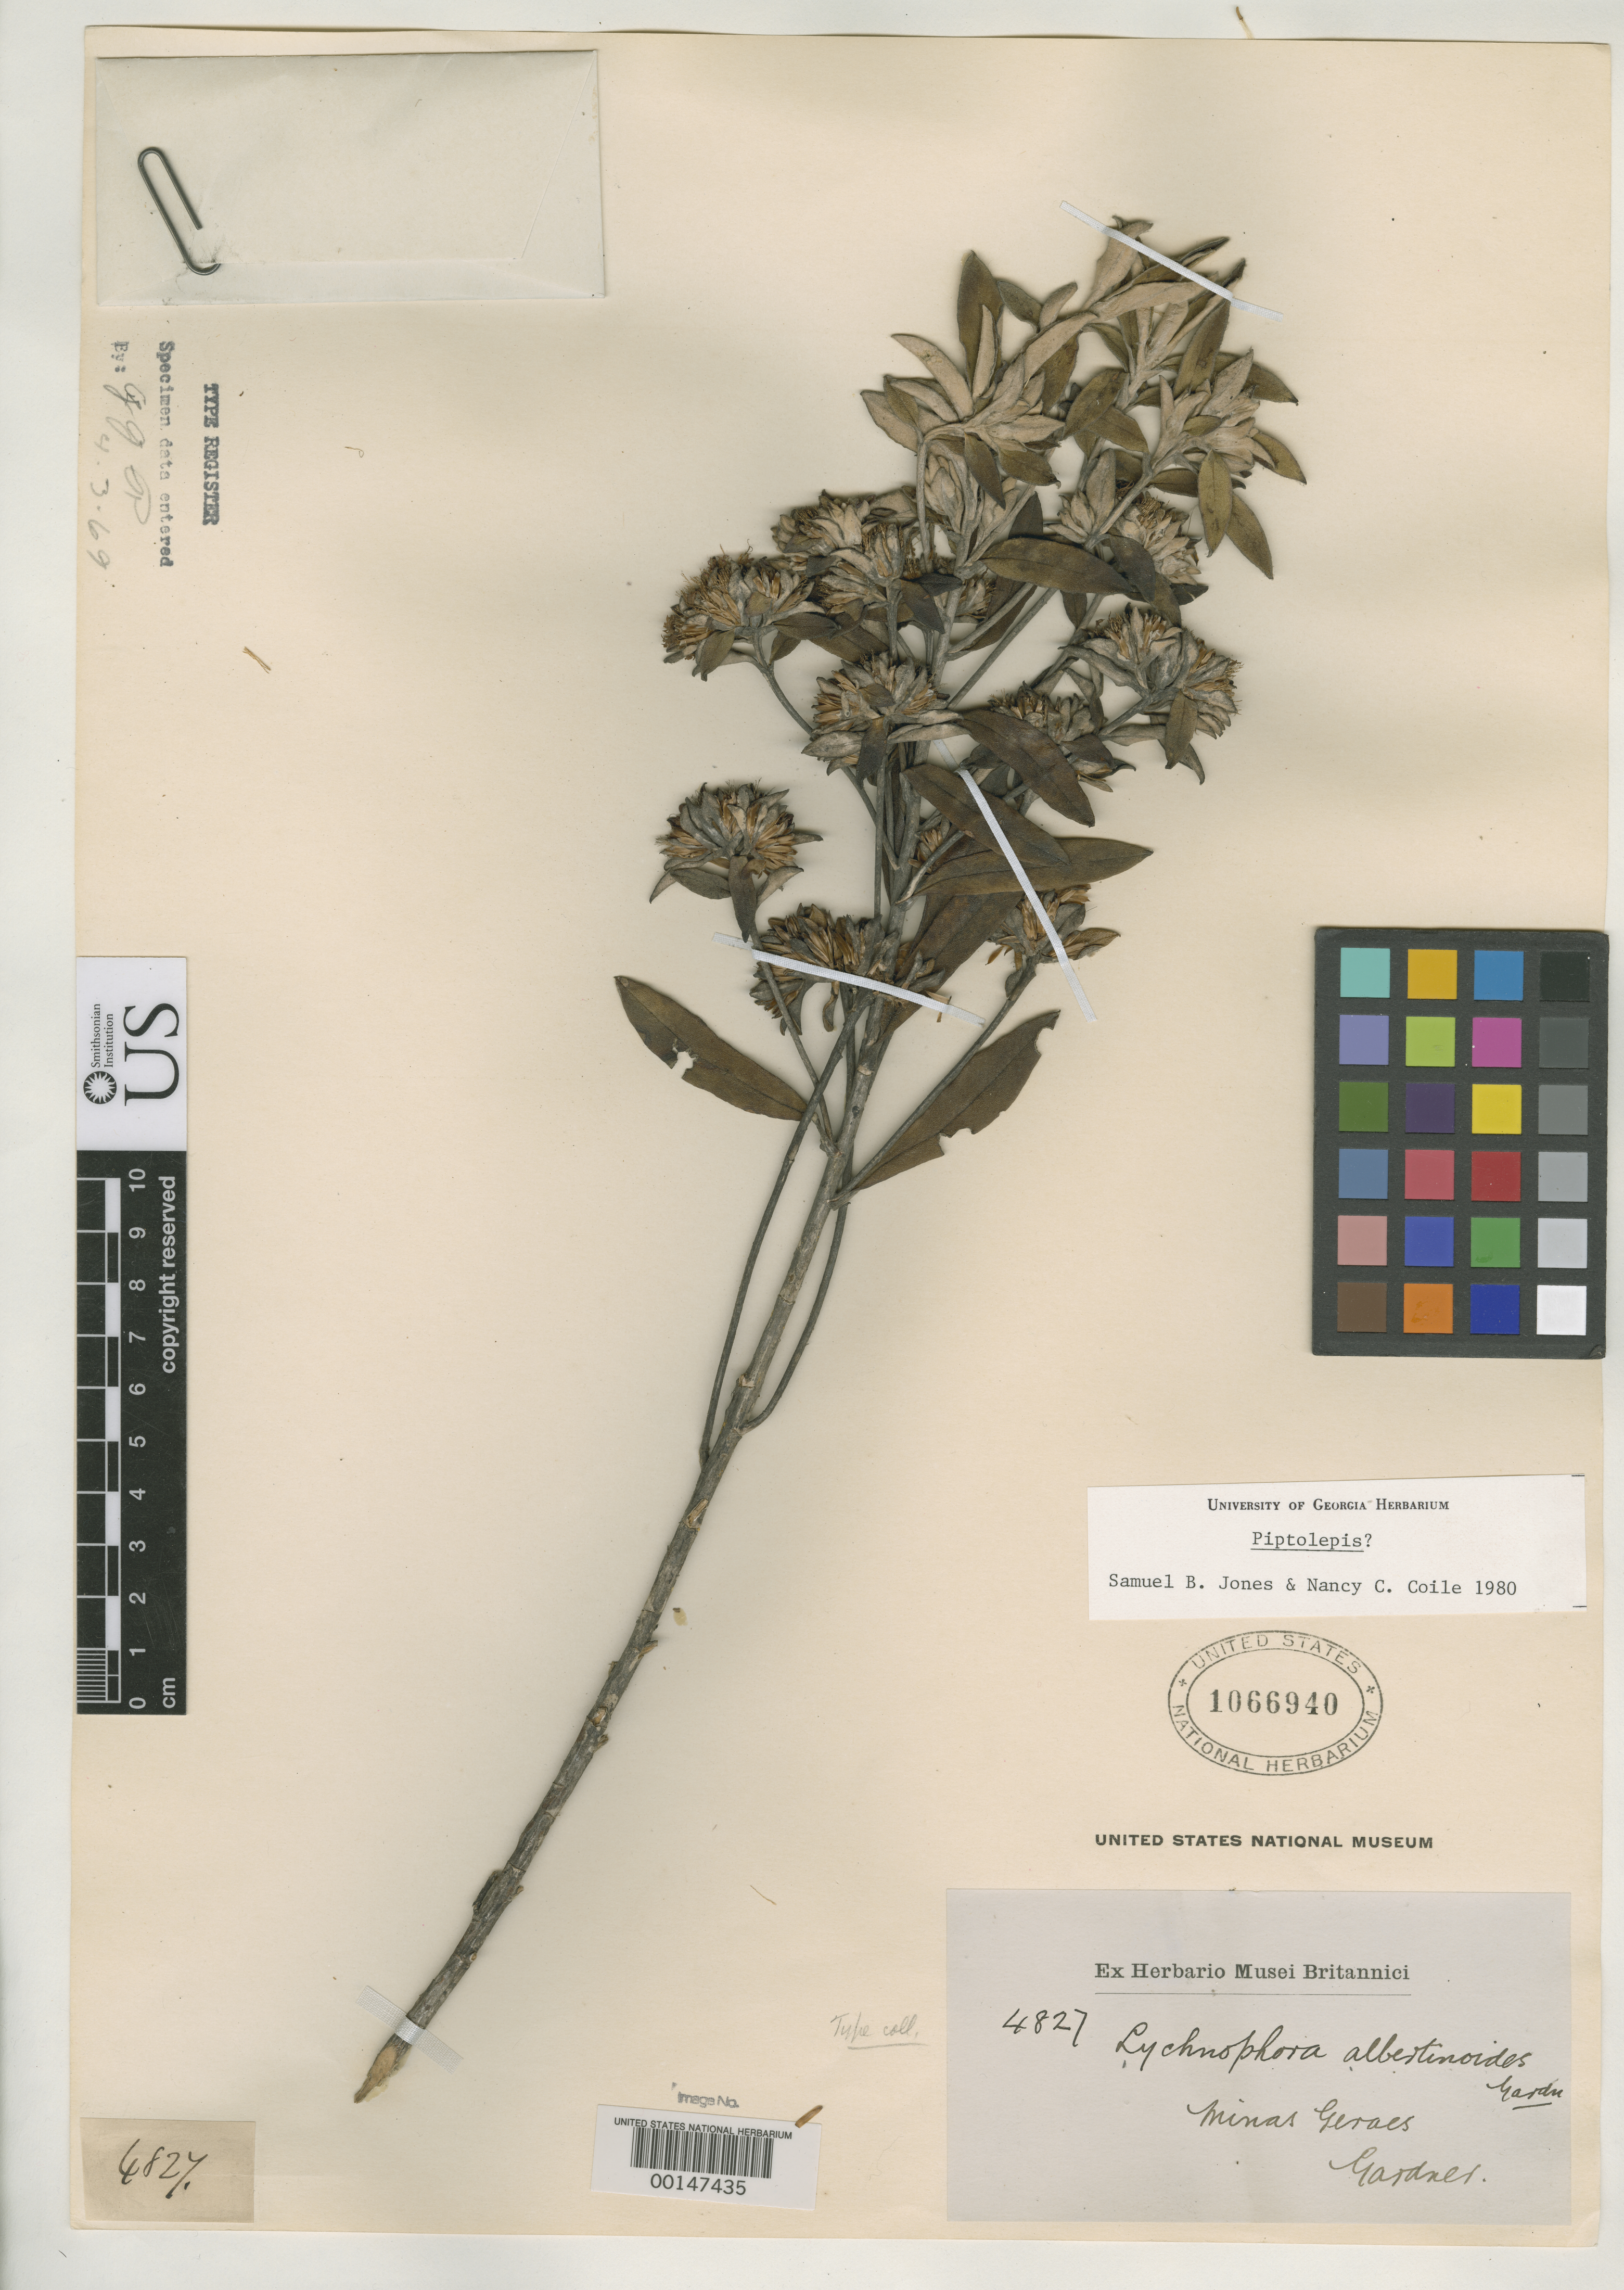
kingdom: Plantae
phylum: Tracheophyta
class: Magnoliopsida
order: Asterales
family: Asteraceae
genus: Lychnophora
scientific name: Lychnophora albertinioides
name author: Gardner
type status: Isotype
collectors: G. Gardner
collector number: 4827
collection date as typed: Aug 1840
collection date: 1840-08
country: Brazil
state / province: Minas Gerais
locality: Near Villa de Itambe.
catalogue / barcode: US 1066940